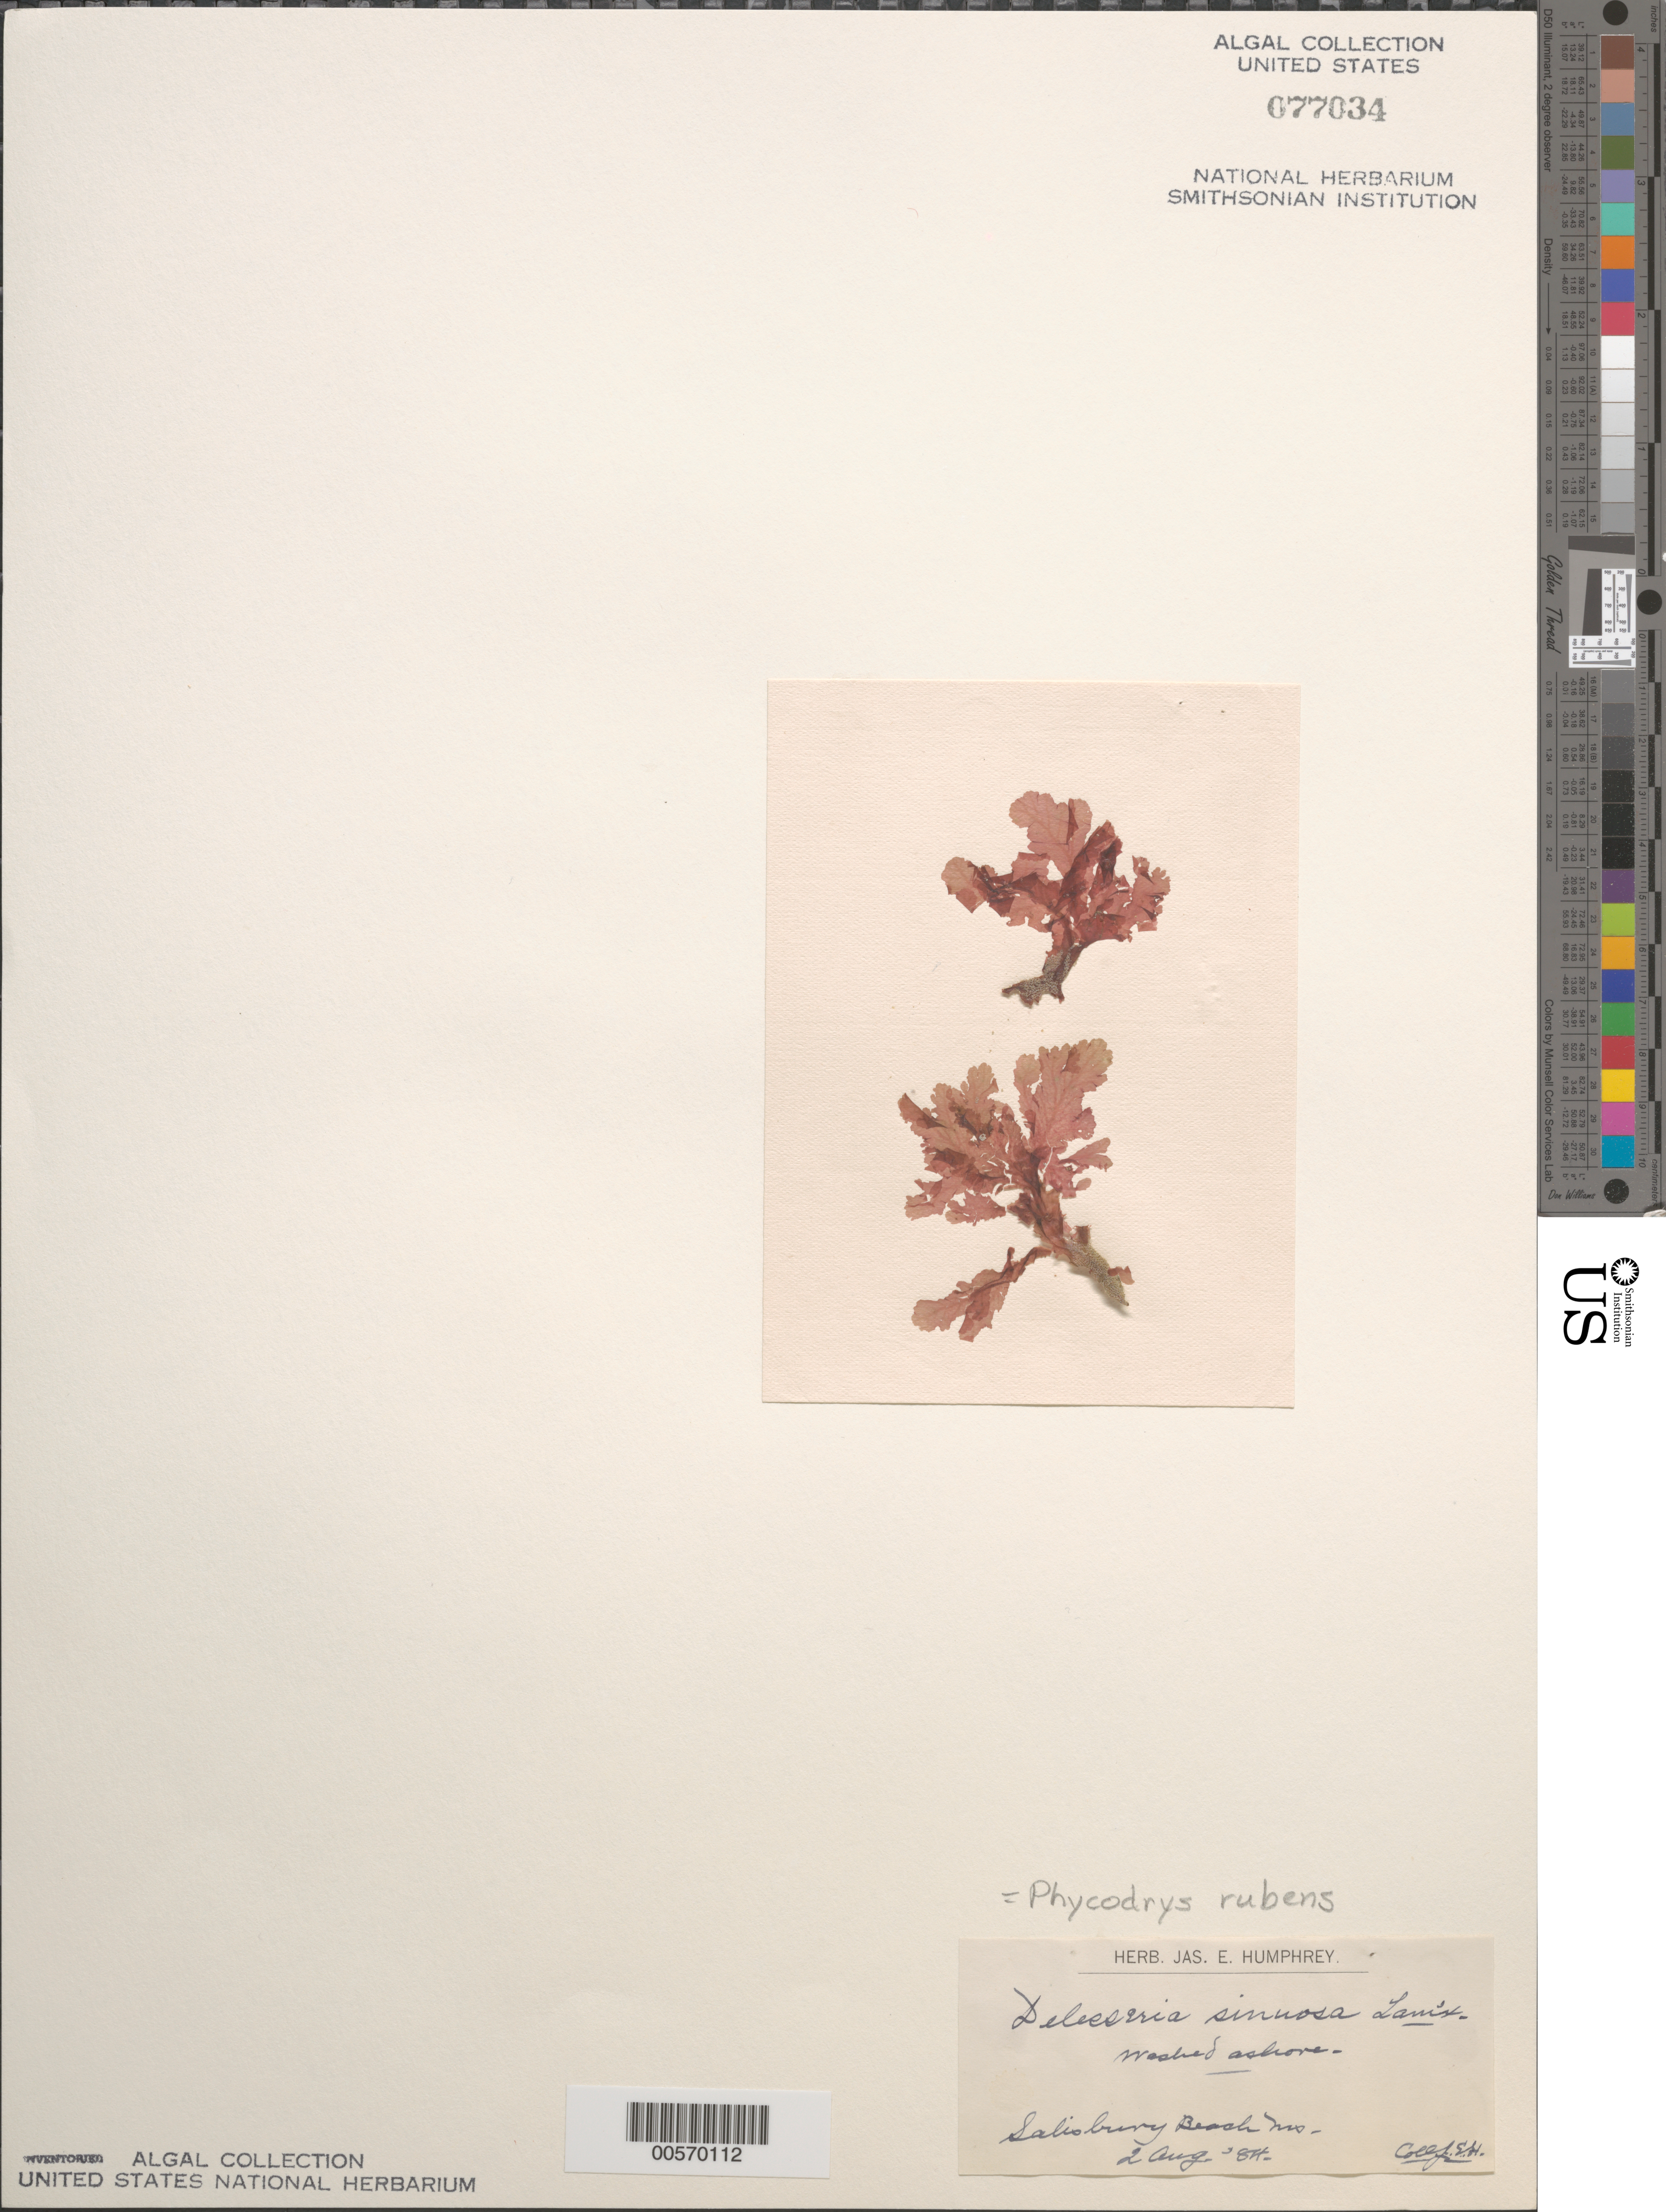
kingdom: Plantae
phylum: Rhodophyta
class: Florideophyceae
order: Ceramiales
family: Delesseriaceae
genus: Phycodrys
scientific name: Phycodrys rubens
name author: (L.) Batters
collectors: J. Humphrey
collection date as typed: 02 Aug 1884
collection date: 1884-08-02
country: United States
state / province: Massachusetts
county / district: Essex County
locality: Salisbury Beach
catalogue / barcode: US 77034